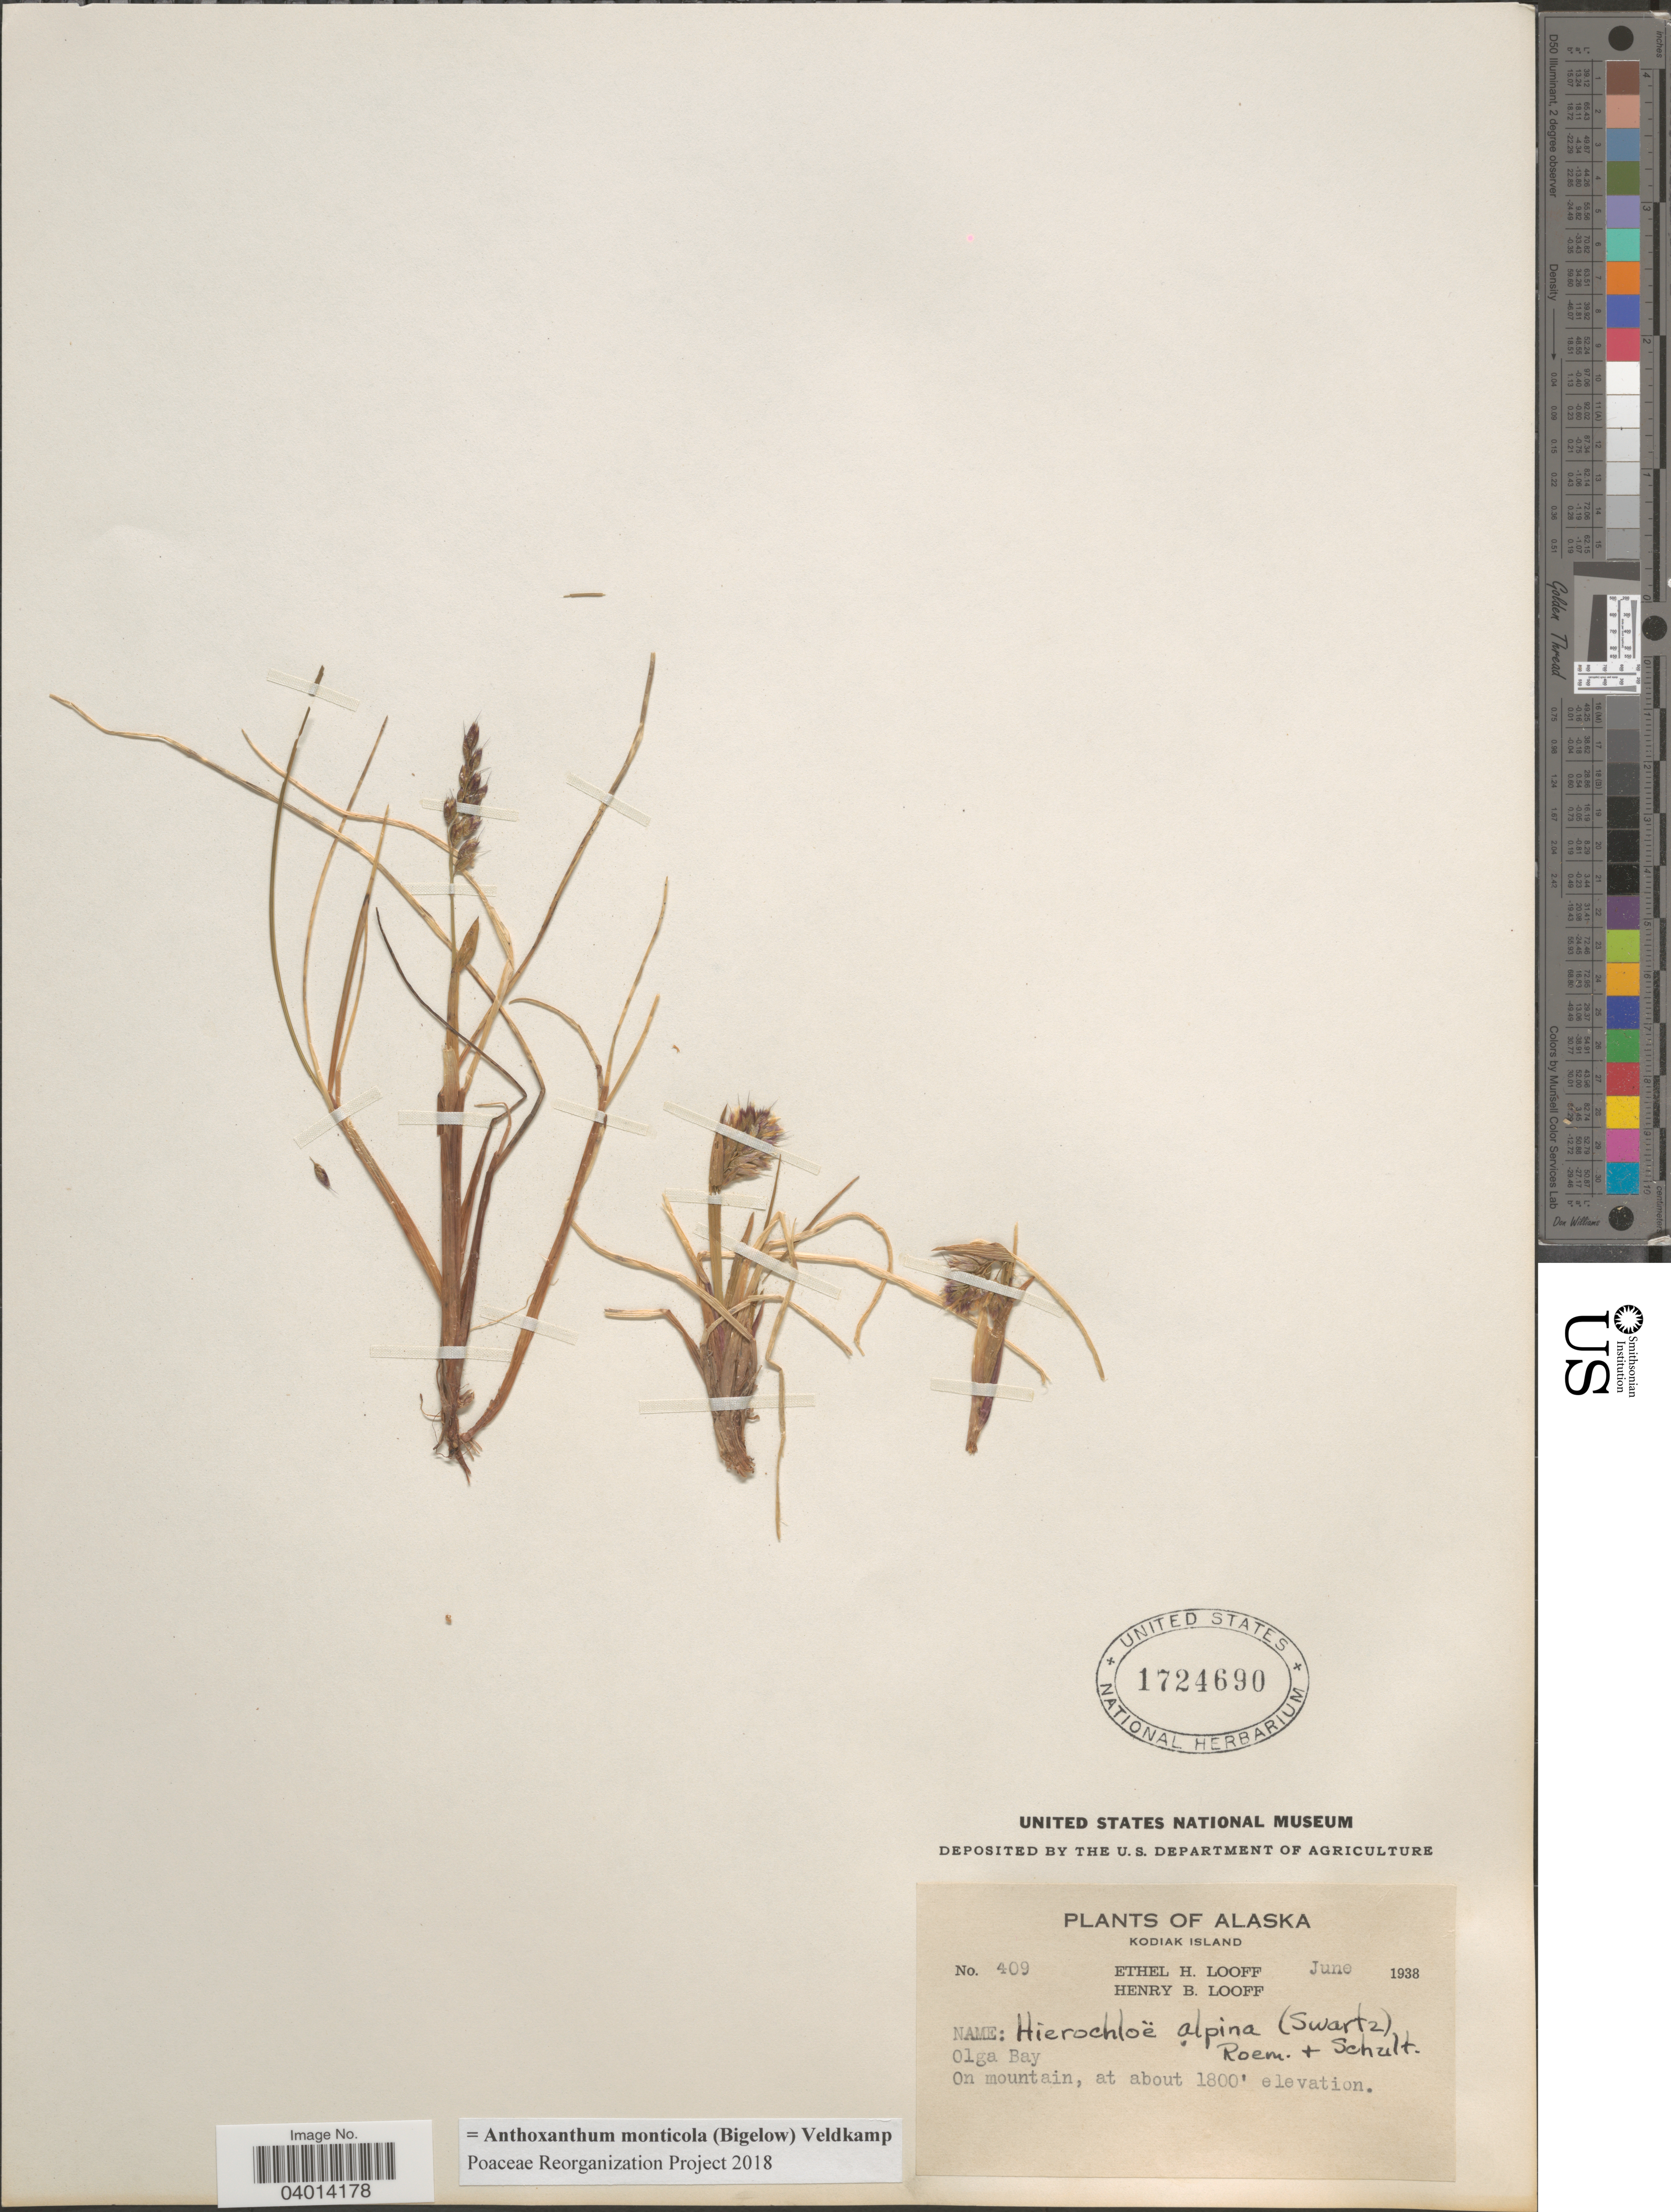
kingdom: Plantae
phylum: Tracheophyta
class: Liliopsida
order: Poales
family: Poaceae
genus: Anthoxanthum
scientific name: Anthoxanthum monticola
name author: (Bigelow) Veldkamp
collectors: E. Looff & H. Looff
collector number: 409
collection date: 1938-06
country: United States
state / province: Alaska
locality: Kodiak Island. Olga Bay.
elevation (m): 549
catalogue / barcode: US 1724690